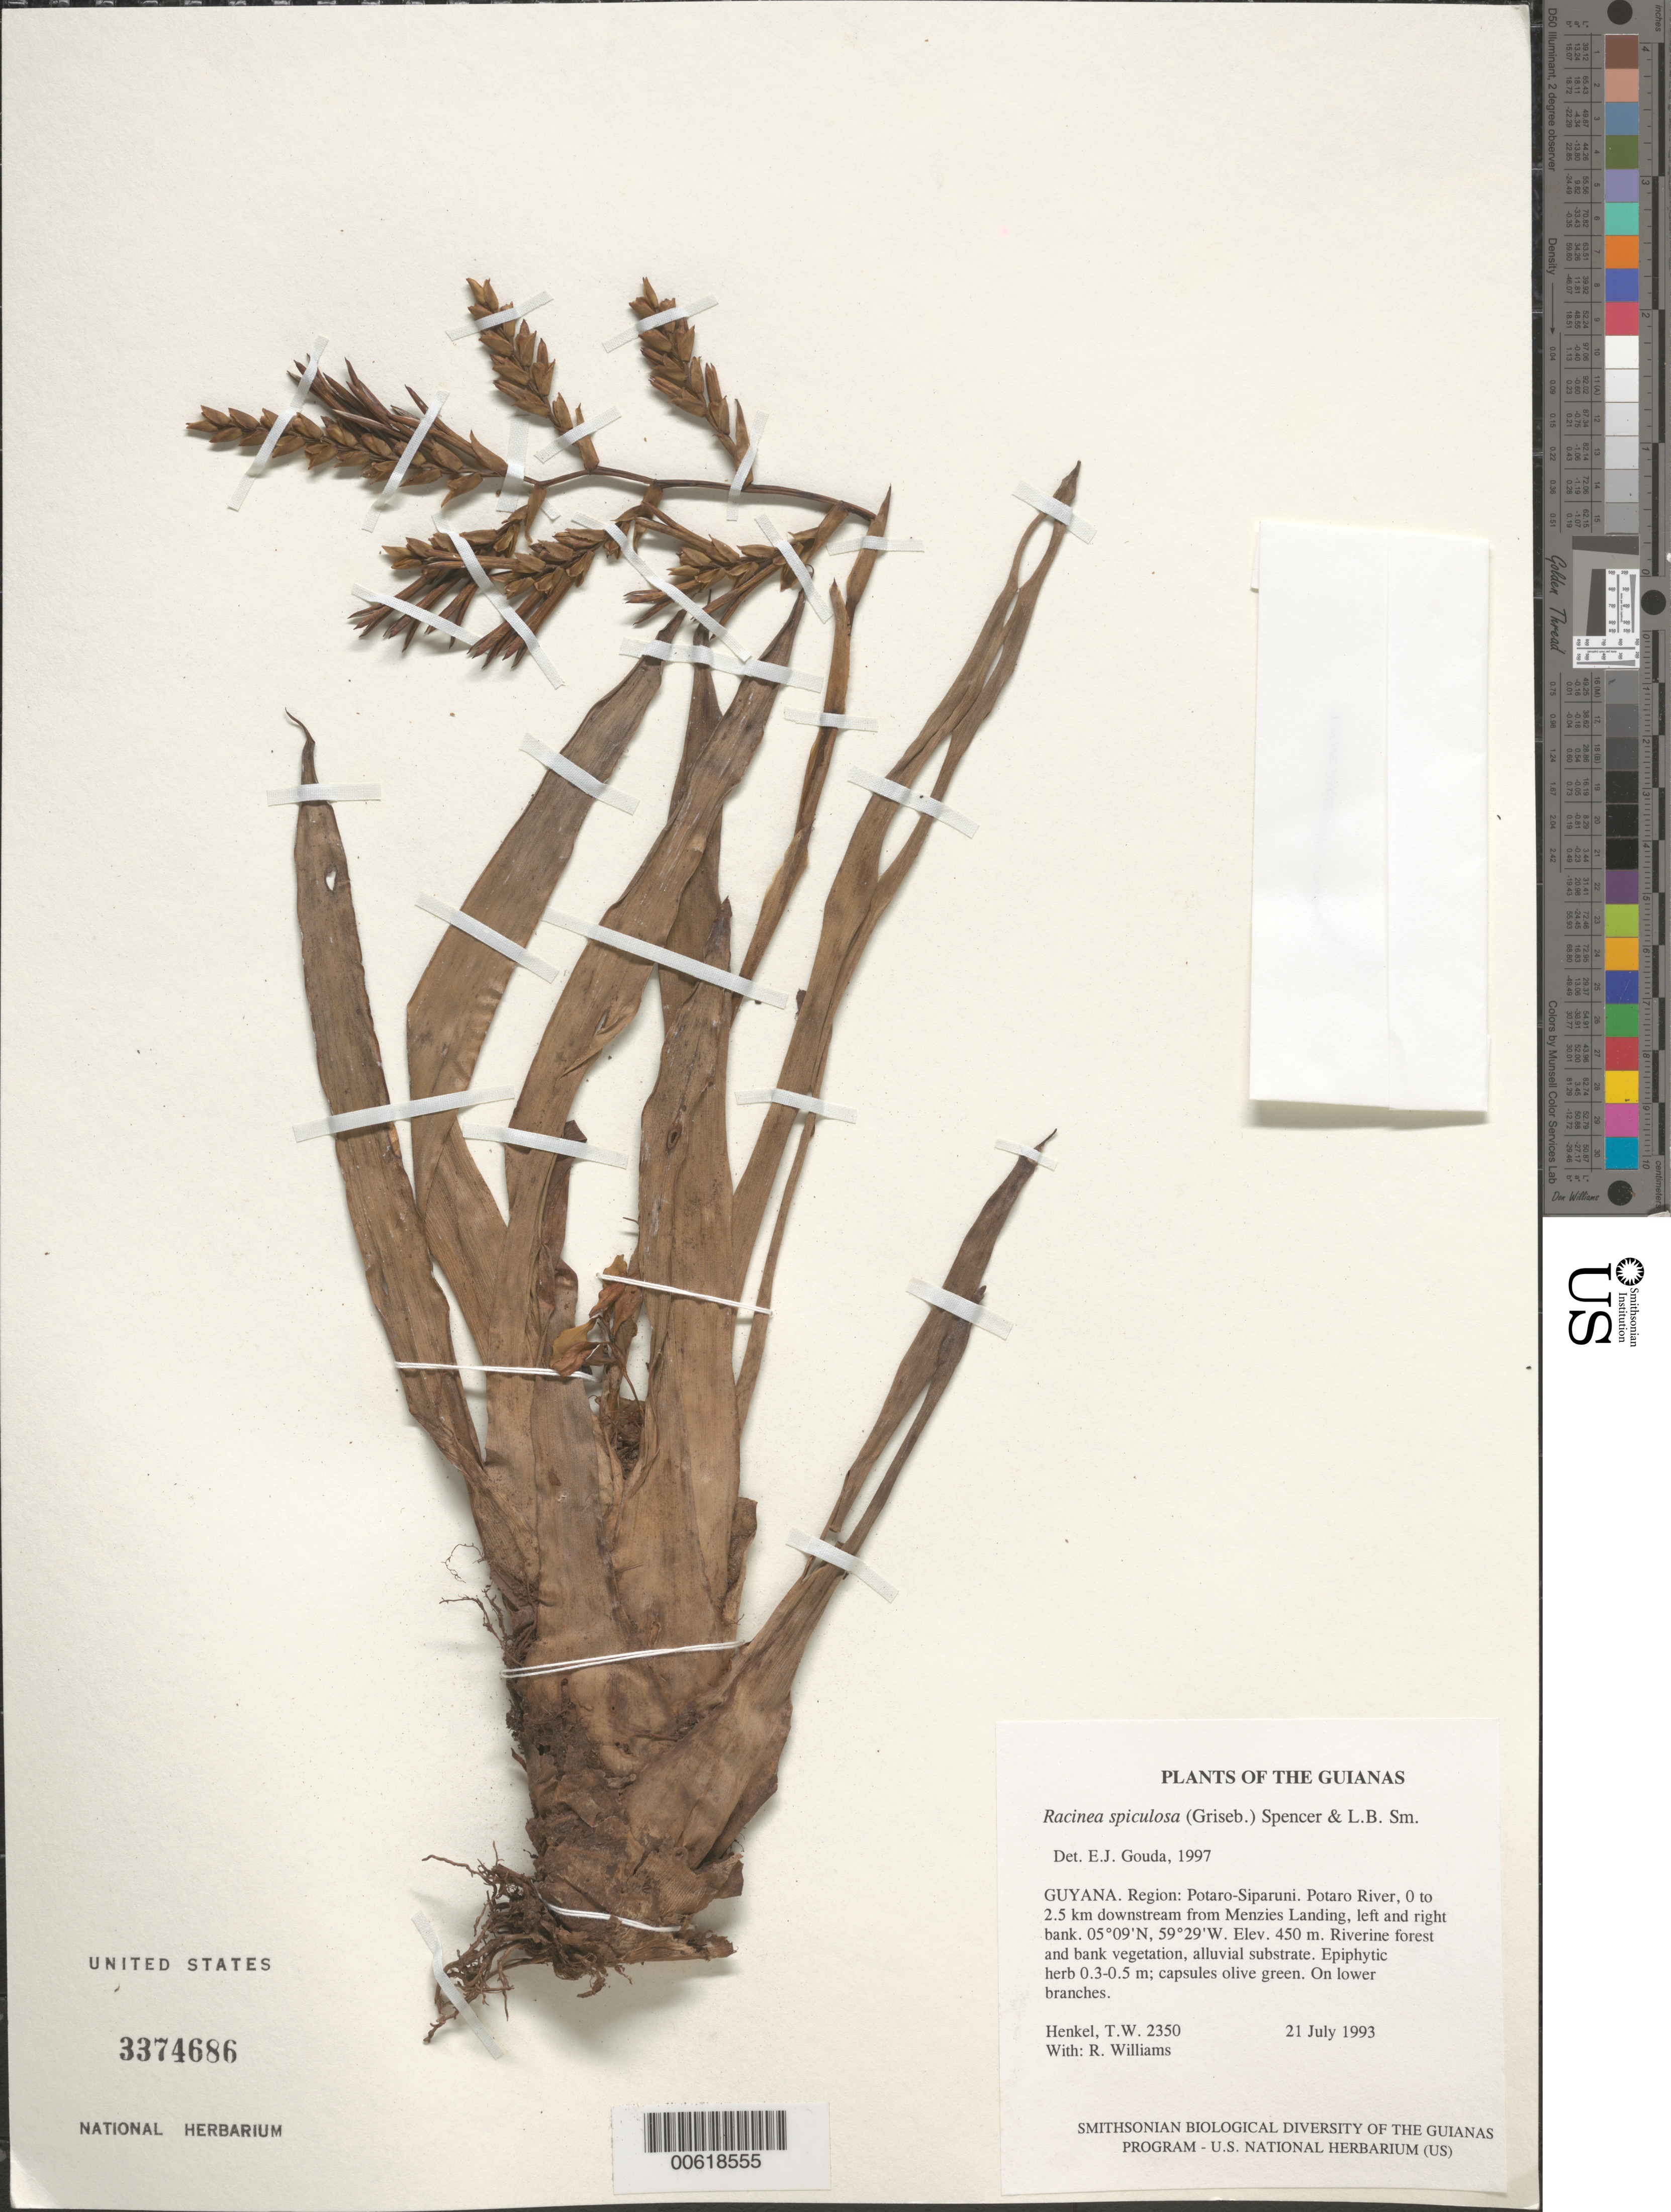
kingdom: Plantae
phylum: Tracheophyta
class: Liliopsida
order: Poales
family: Bromeliaceae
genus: Racinaea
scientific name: Racinaea spiculosa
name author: (Griseb.) M.A. Spencer & L.B. Sm.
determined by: Gouda, E. J.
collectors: T. Henkel & R. Williams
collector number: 2350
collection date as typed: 21 July 1993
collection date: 1993-07-21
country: Guyana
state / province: Potaro-Siparuni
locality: Potaro River, 0 to 2.5 km downstream from Menzies Landing, left and right bank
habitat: Riverine forest and bank vegetation, alluvial substrate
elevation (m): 450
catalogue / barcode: US 3374686